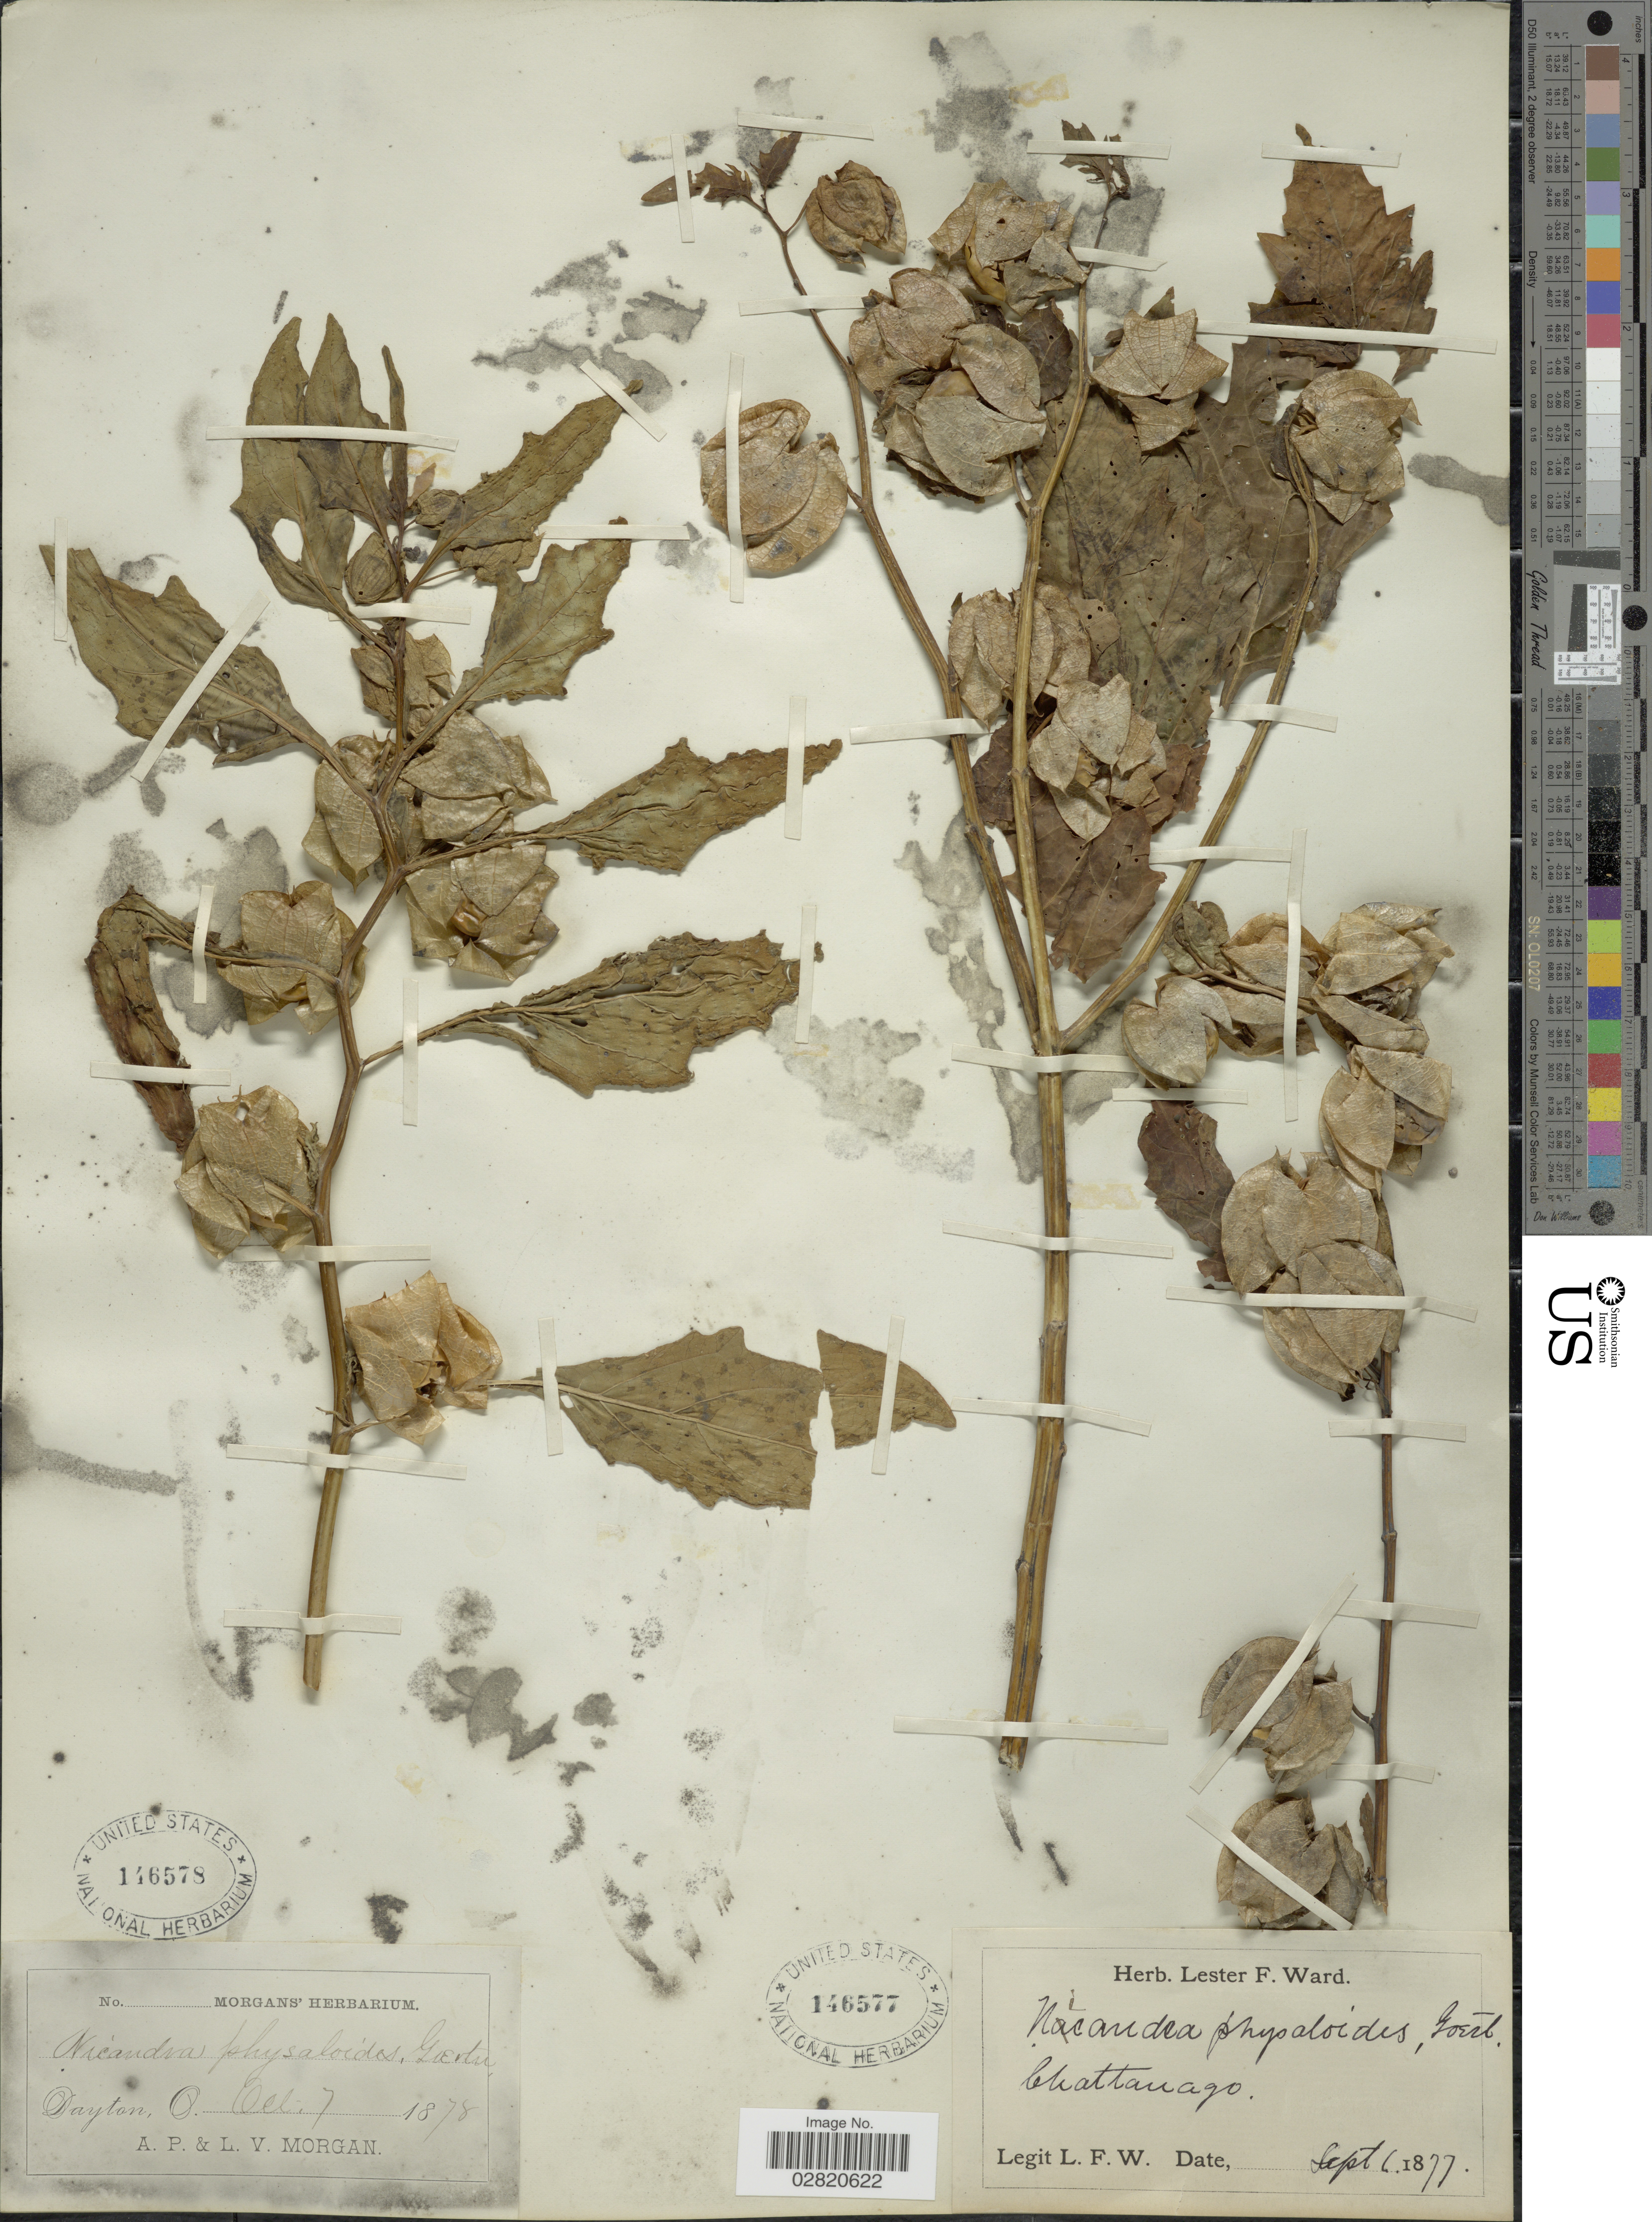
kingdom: Plantae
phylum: Tracheophyta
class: Magnoliopsida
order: Solanales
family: Solanaceae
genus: Nicandra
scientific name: Nicandra physalodes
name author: (L.) Gaertn.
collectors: A. Morgan & L. Morgan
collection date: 1878-10-07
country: United States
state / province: Ohio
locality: Dayton.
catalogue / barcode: US 146578